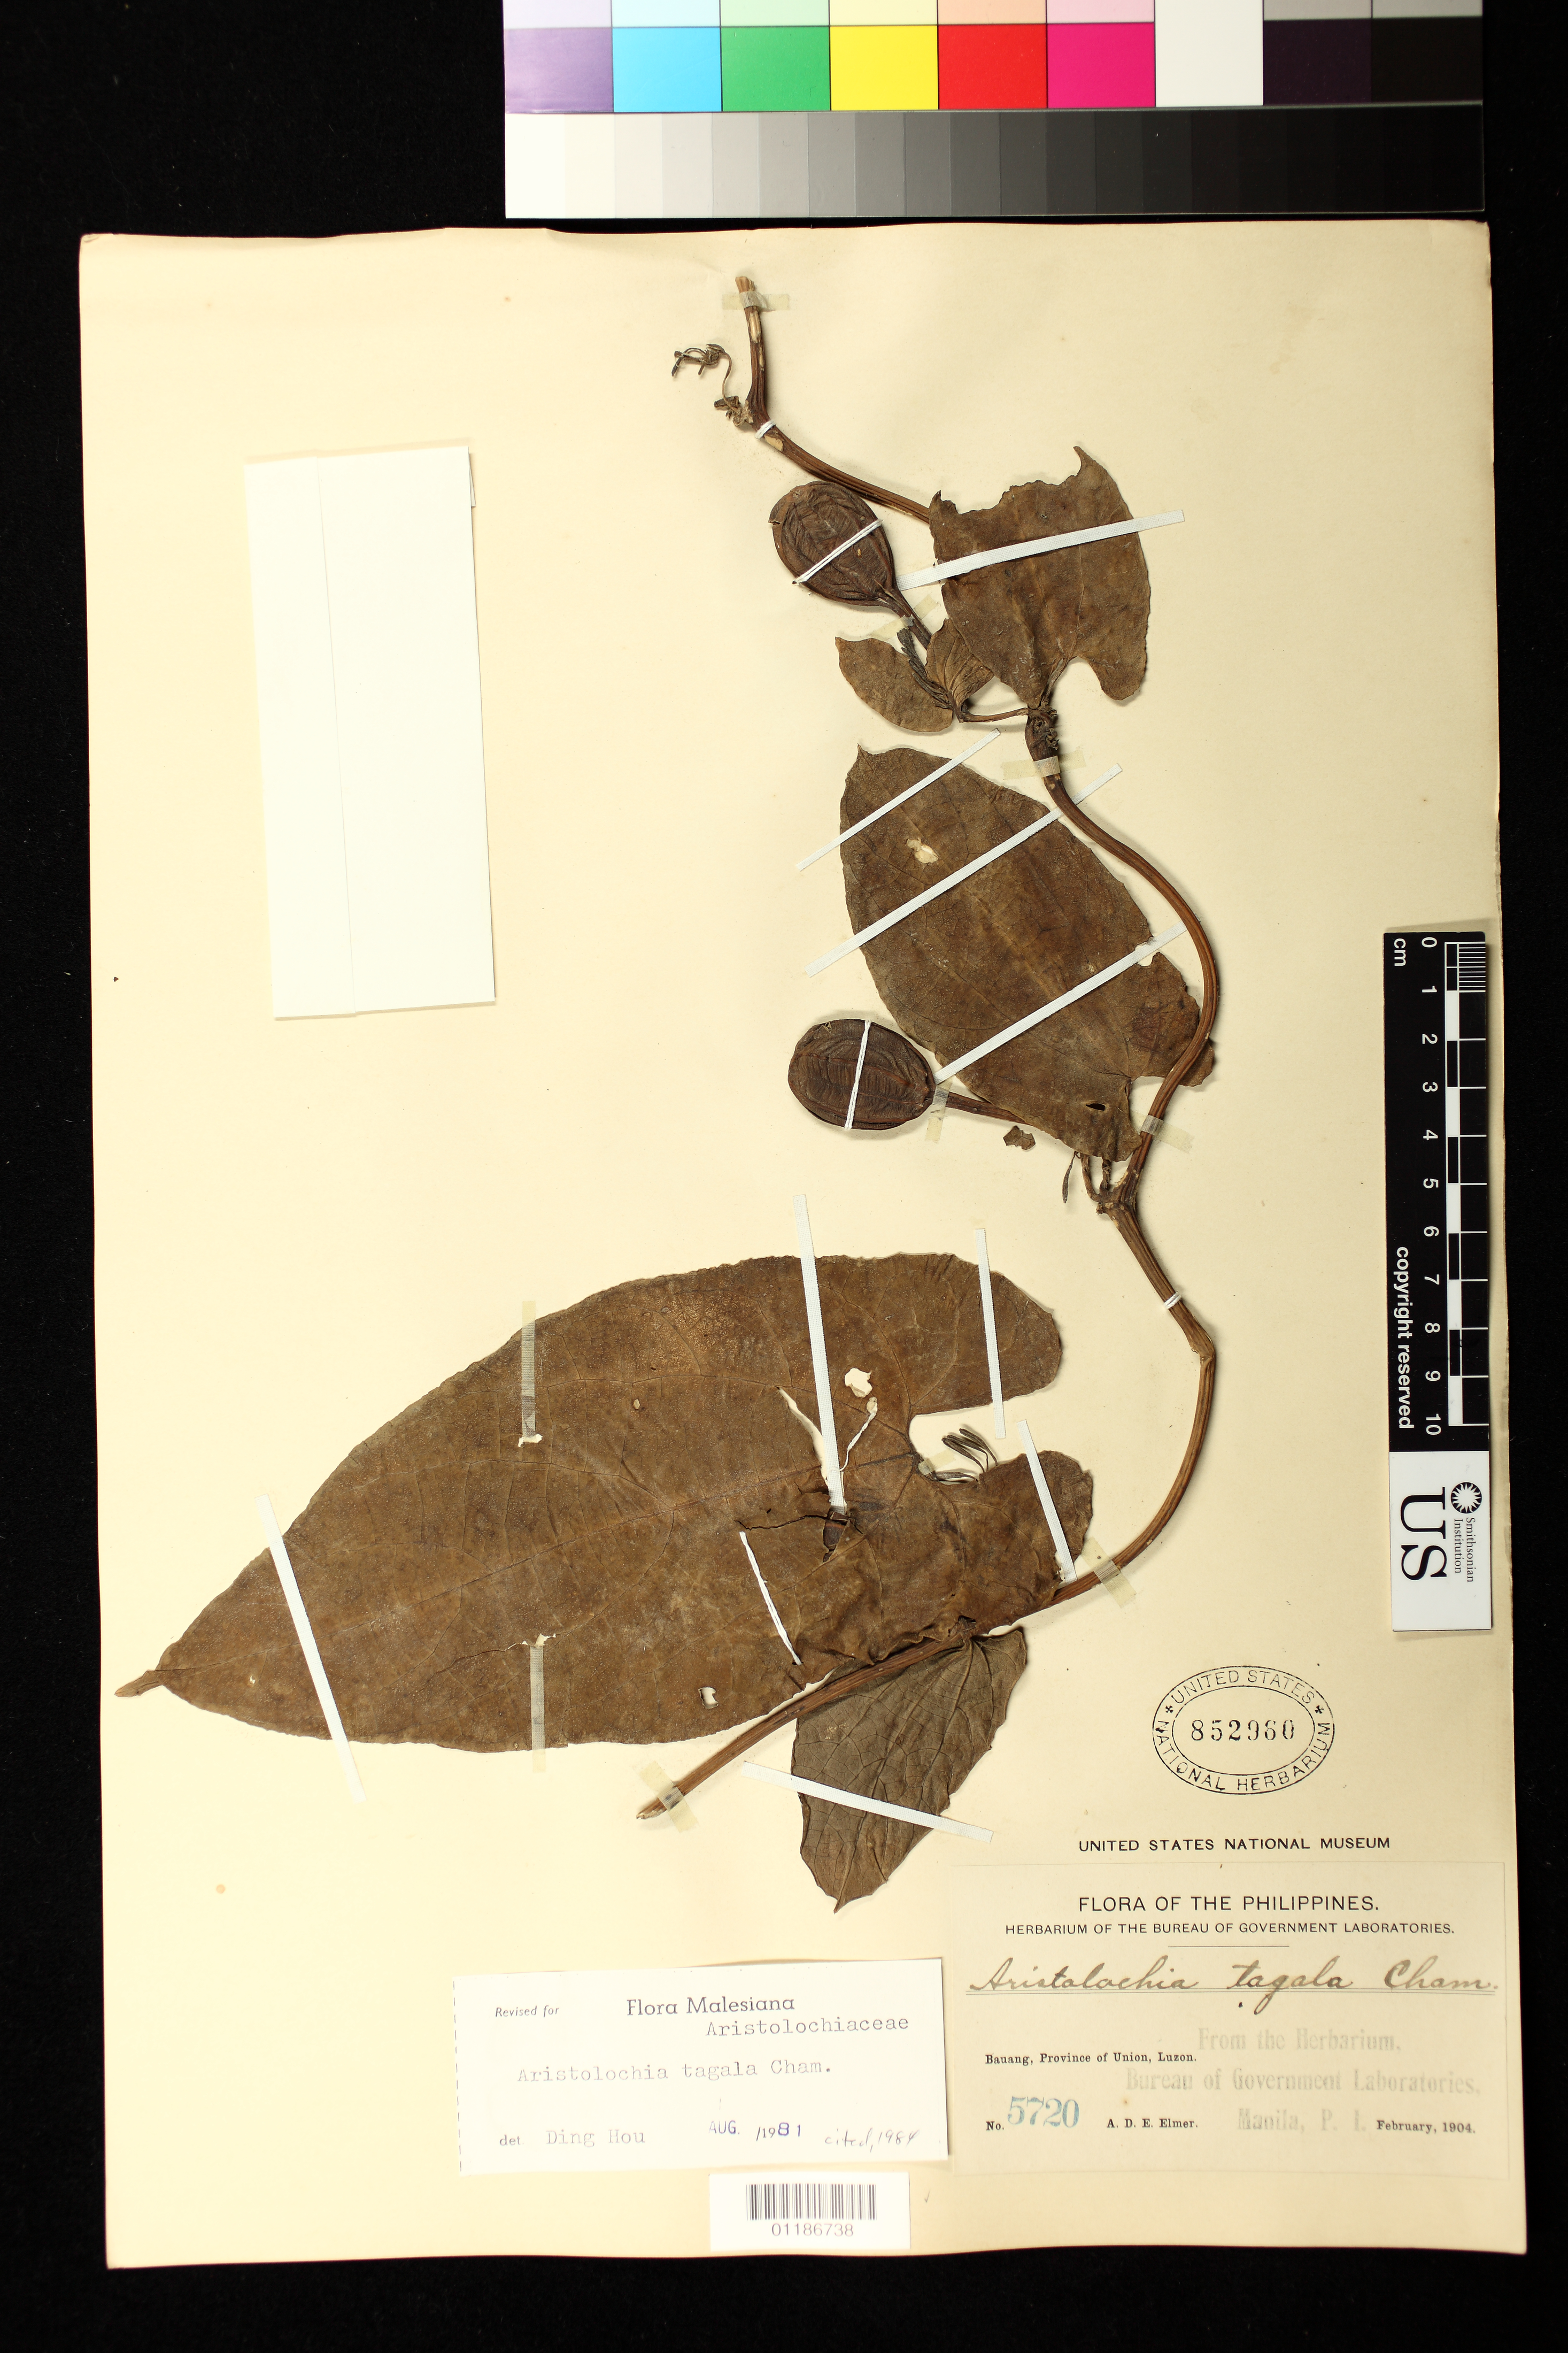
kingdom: Plantae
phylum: Tracheophyta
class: Magnoliopsida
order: Piperales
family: Aristolochiaceae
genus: Aristolochia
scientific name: Aristolochia tagala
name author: Cham.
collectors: A. D. E. Elmer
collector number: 5720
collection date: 1904-02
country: Philippines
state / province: Ilocos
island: Luzon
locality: Bauang, Province of Union. Luzon Island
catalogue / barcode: US 852960